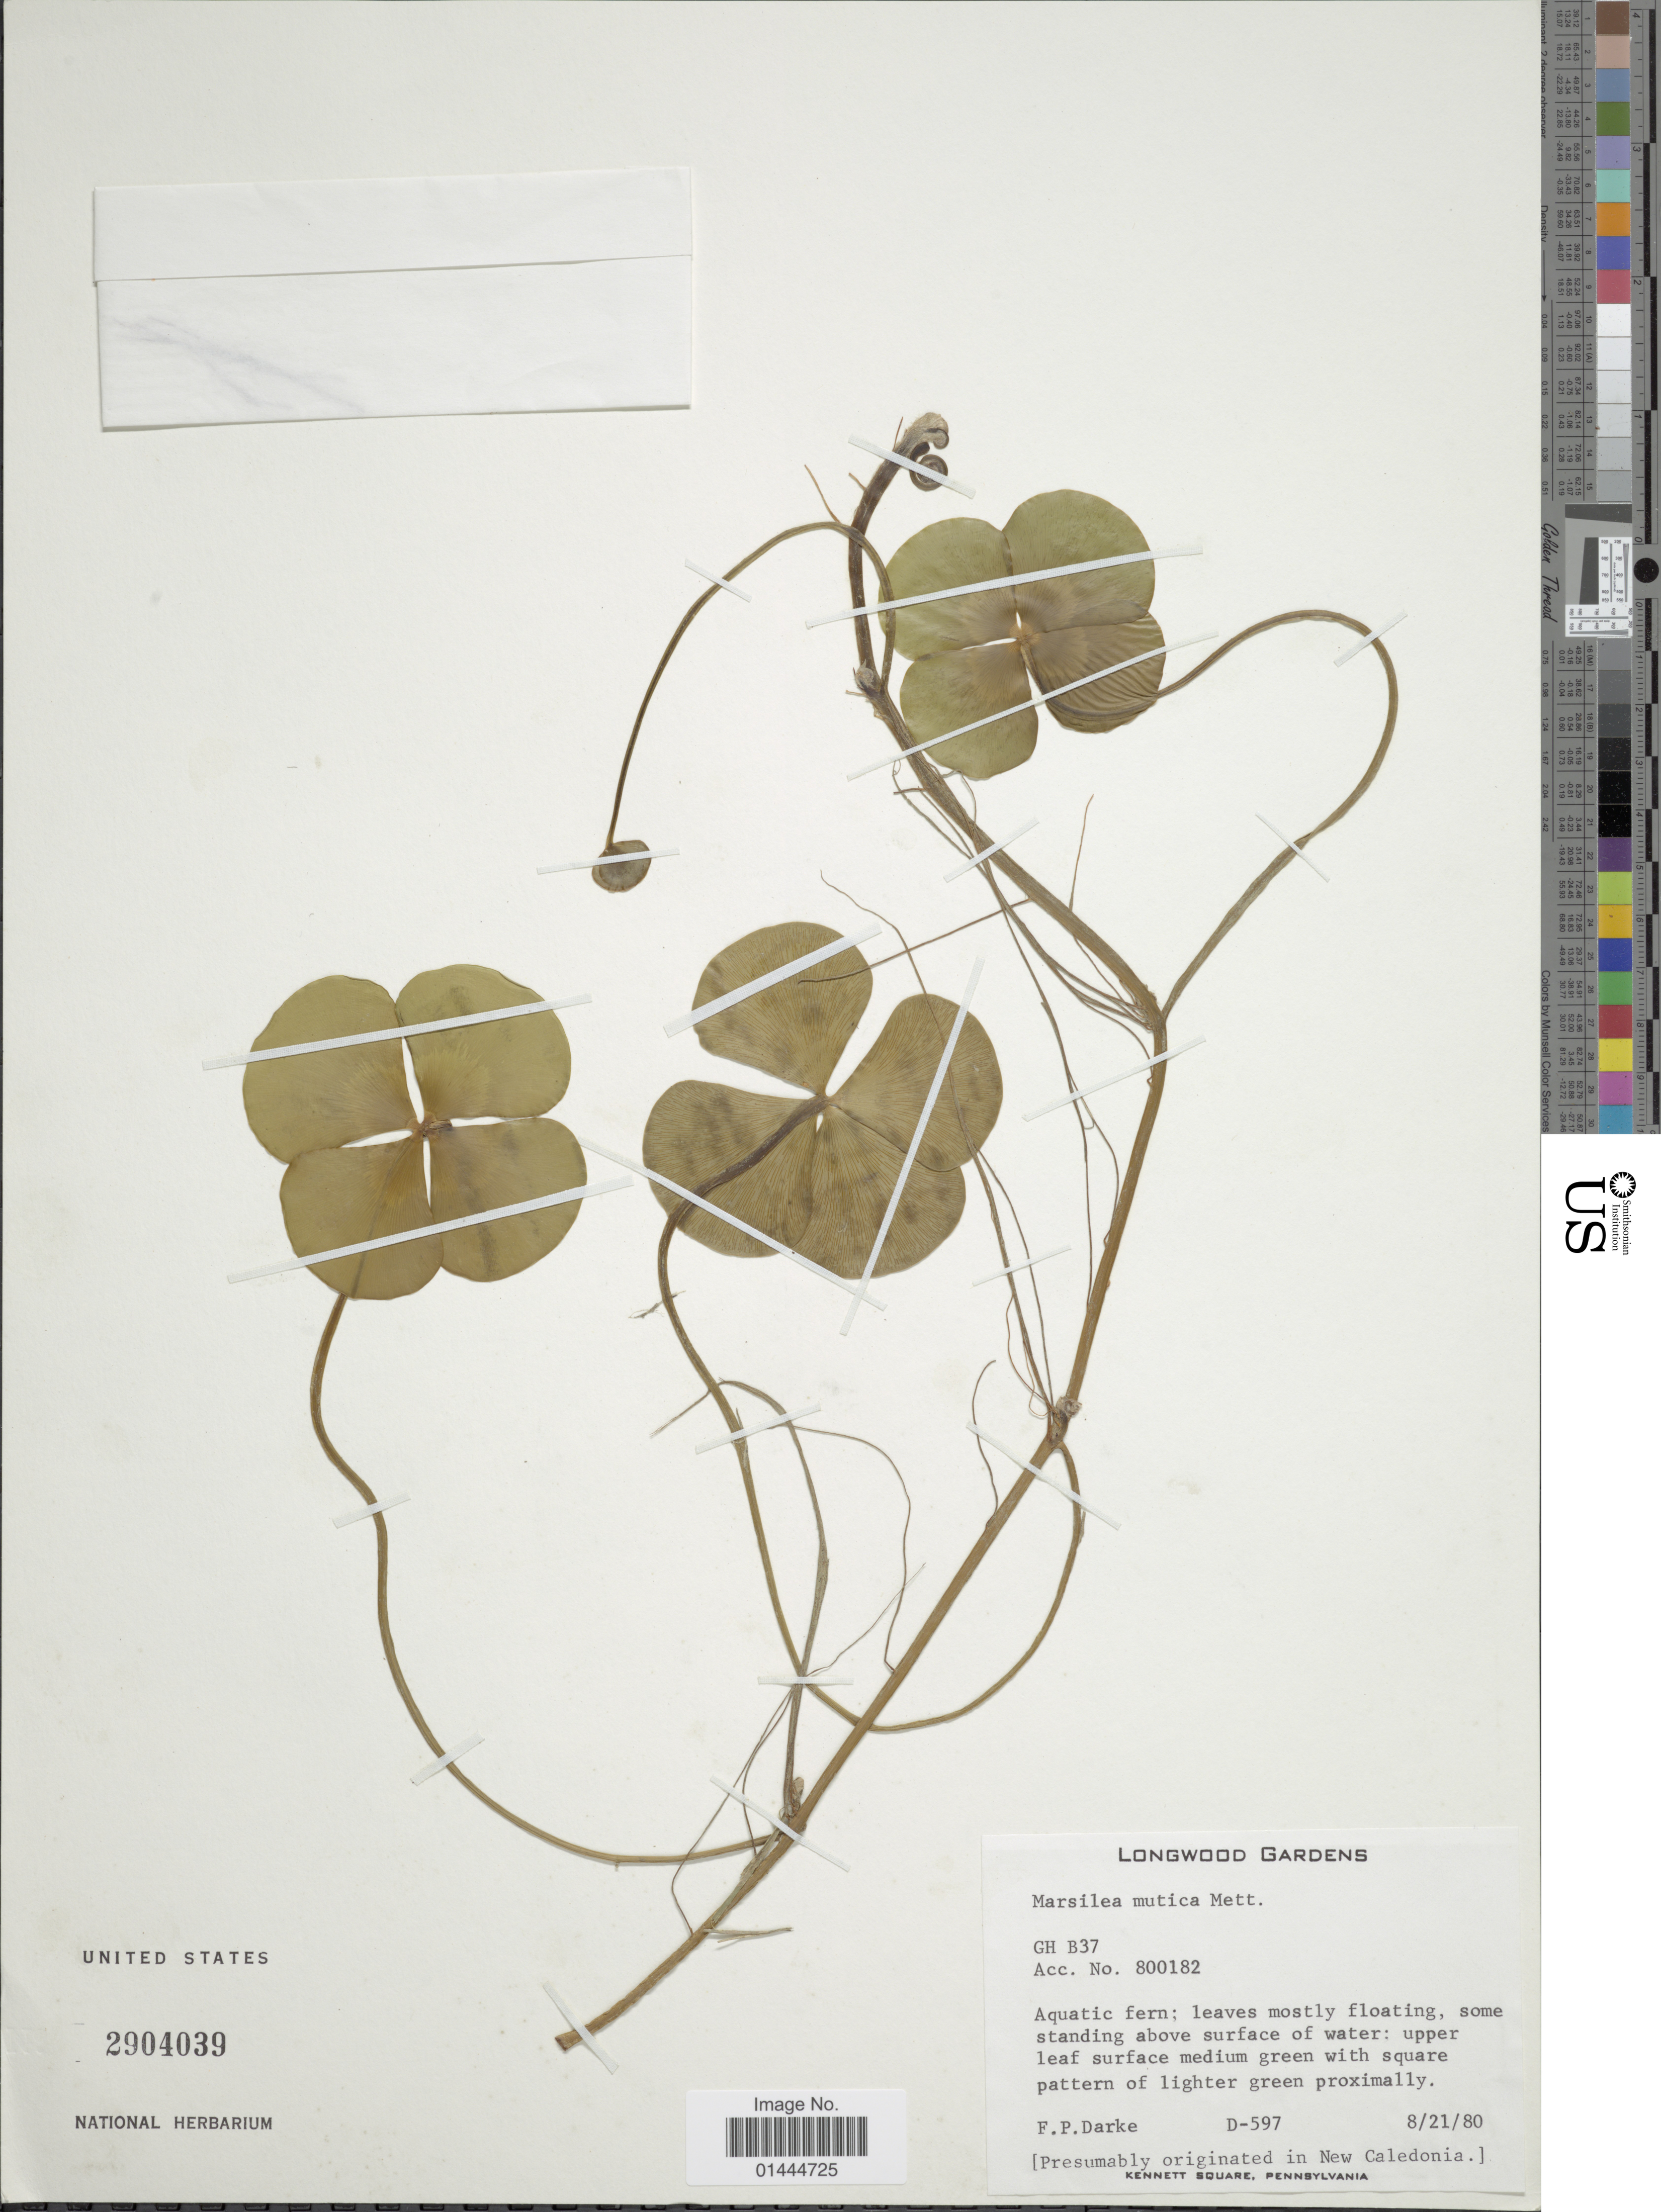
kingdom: Plantae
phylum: Tracheophyta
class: Polypodiopsida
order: Salviniales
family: Marsileaceae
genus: Marsilea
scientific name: Marsilea mutica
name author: Mett.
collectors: F. Darke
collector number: D-597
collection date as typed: Transcribed d/m/y: 21/8/80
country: United States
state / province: Pennsylvania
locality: Longwood Gardens, aquatic fern: some standing above surface of water.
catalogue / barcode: US 2904039